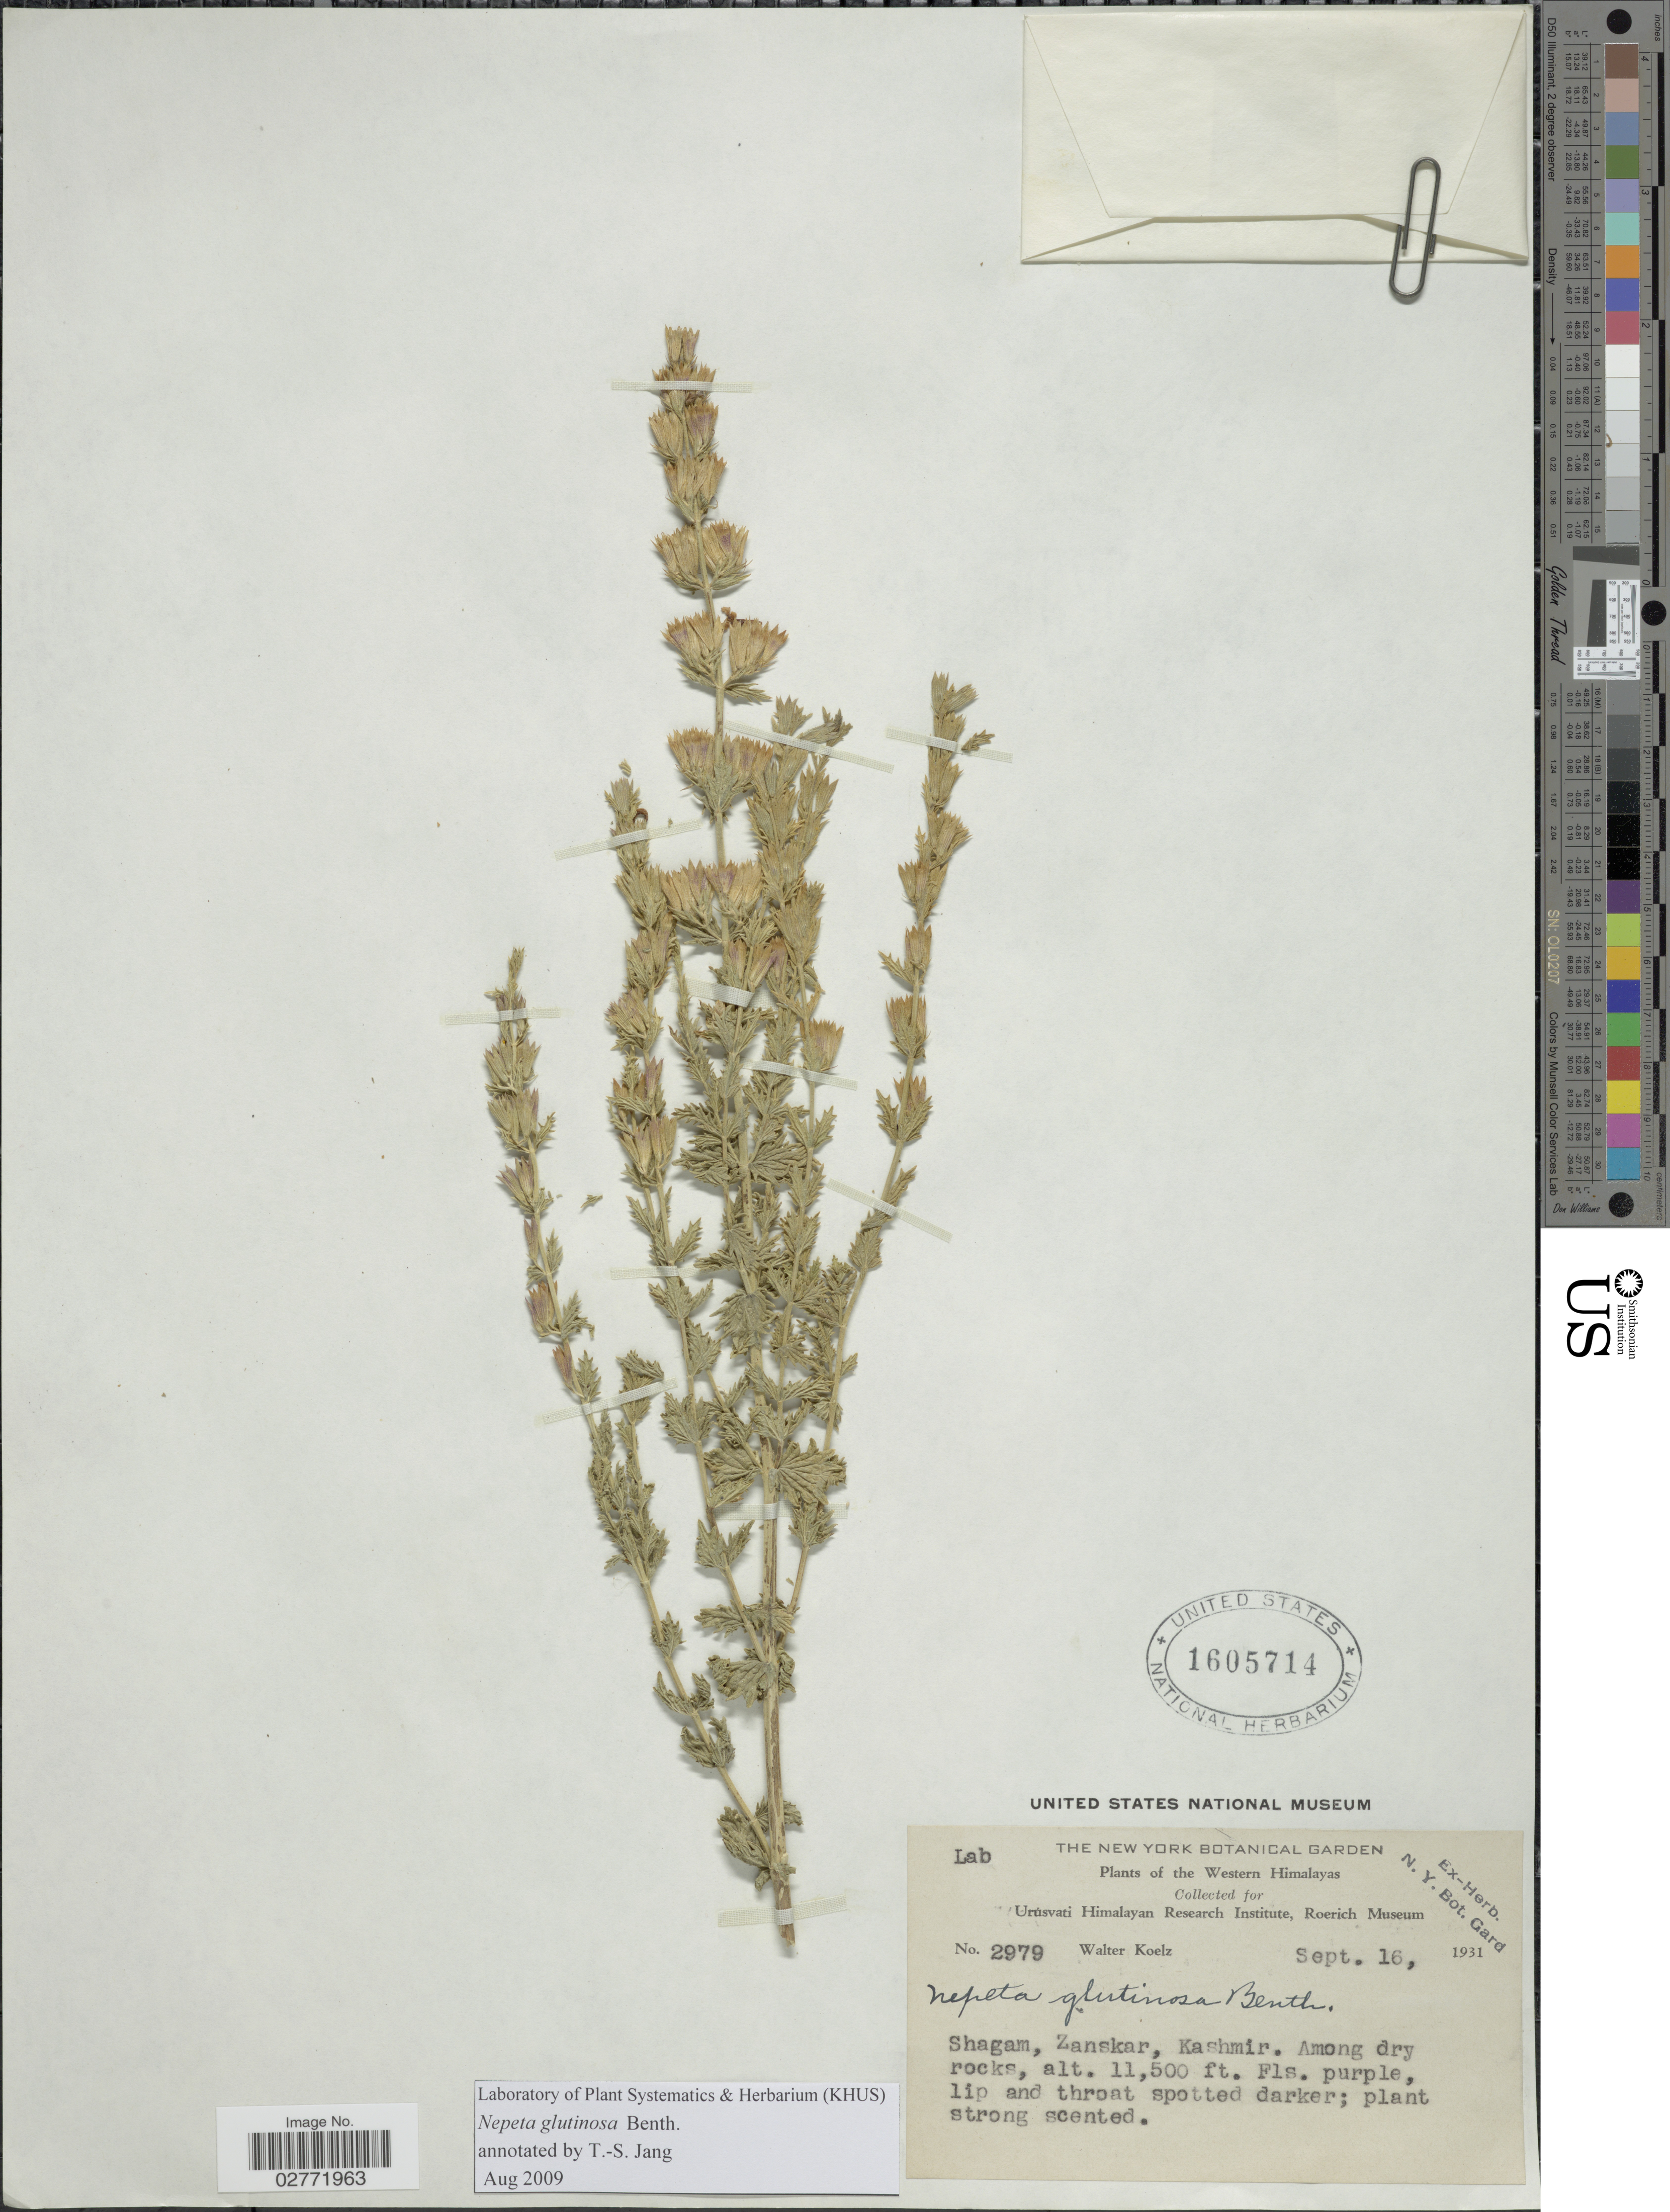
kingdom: Plantae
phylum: Tracheophyta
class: Magnoliopsida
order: Lamiales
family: Lamiaceae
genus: Nepeta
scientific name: Nepeta glutinosa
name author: Benth.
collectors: W. N. Koelz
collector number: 2979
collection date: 1931-09-16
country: India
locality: Western Himalayas, Shagam, Zanskar, Kashmir.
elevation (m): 3505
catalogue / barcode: US 1605714